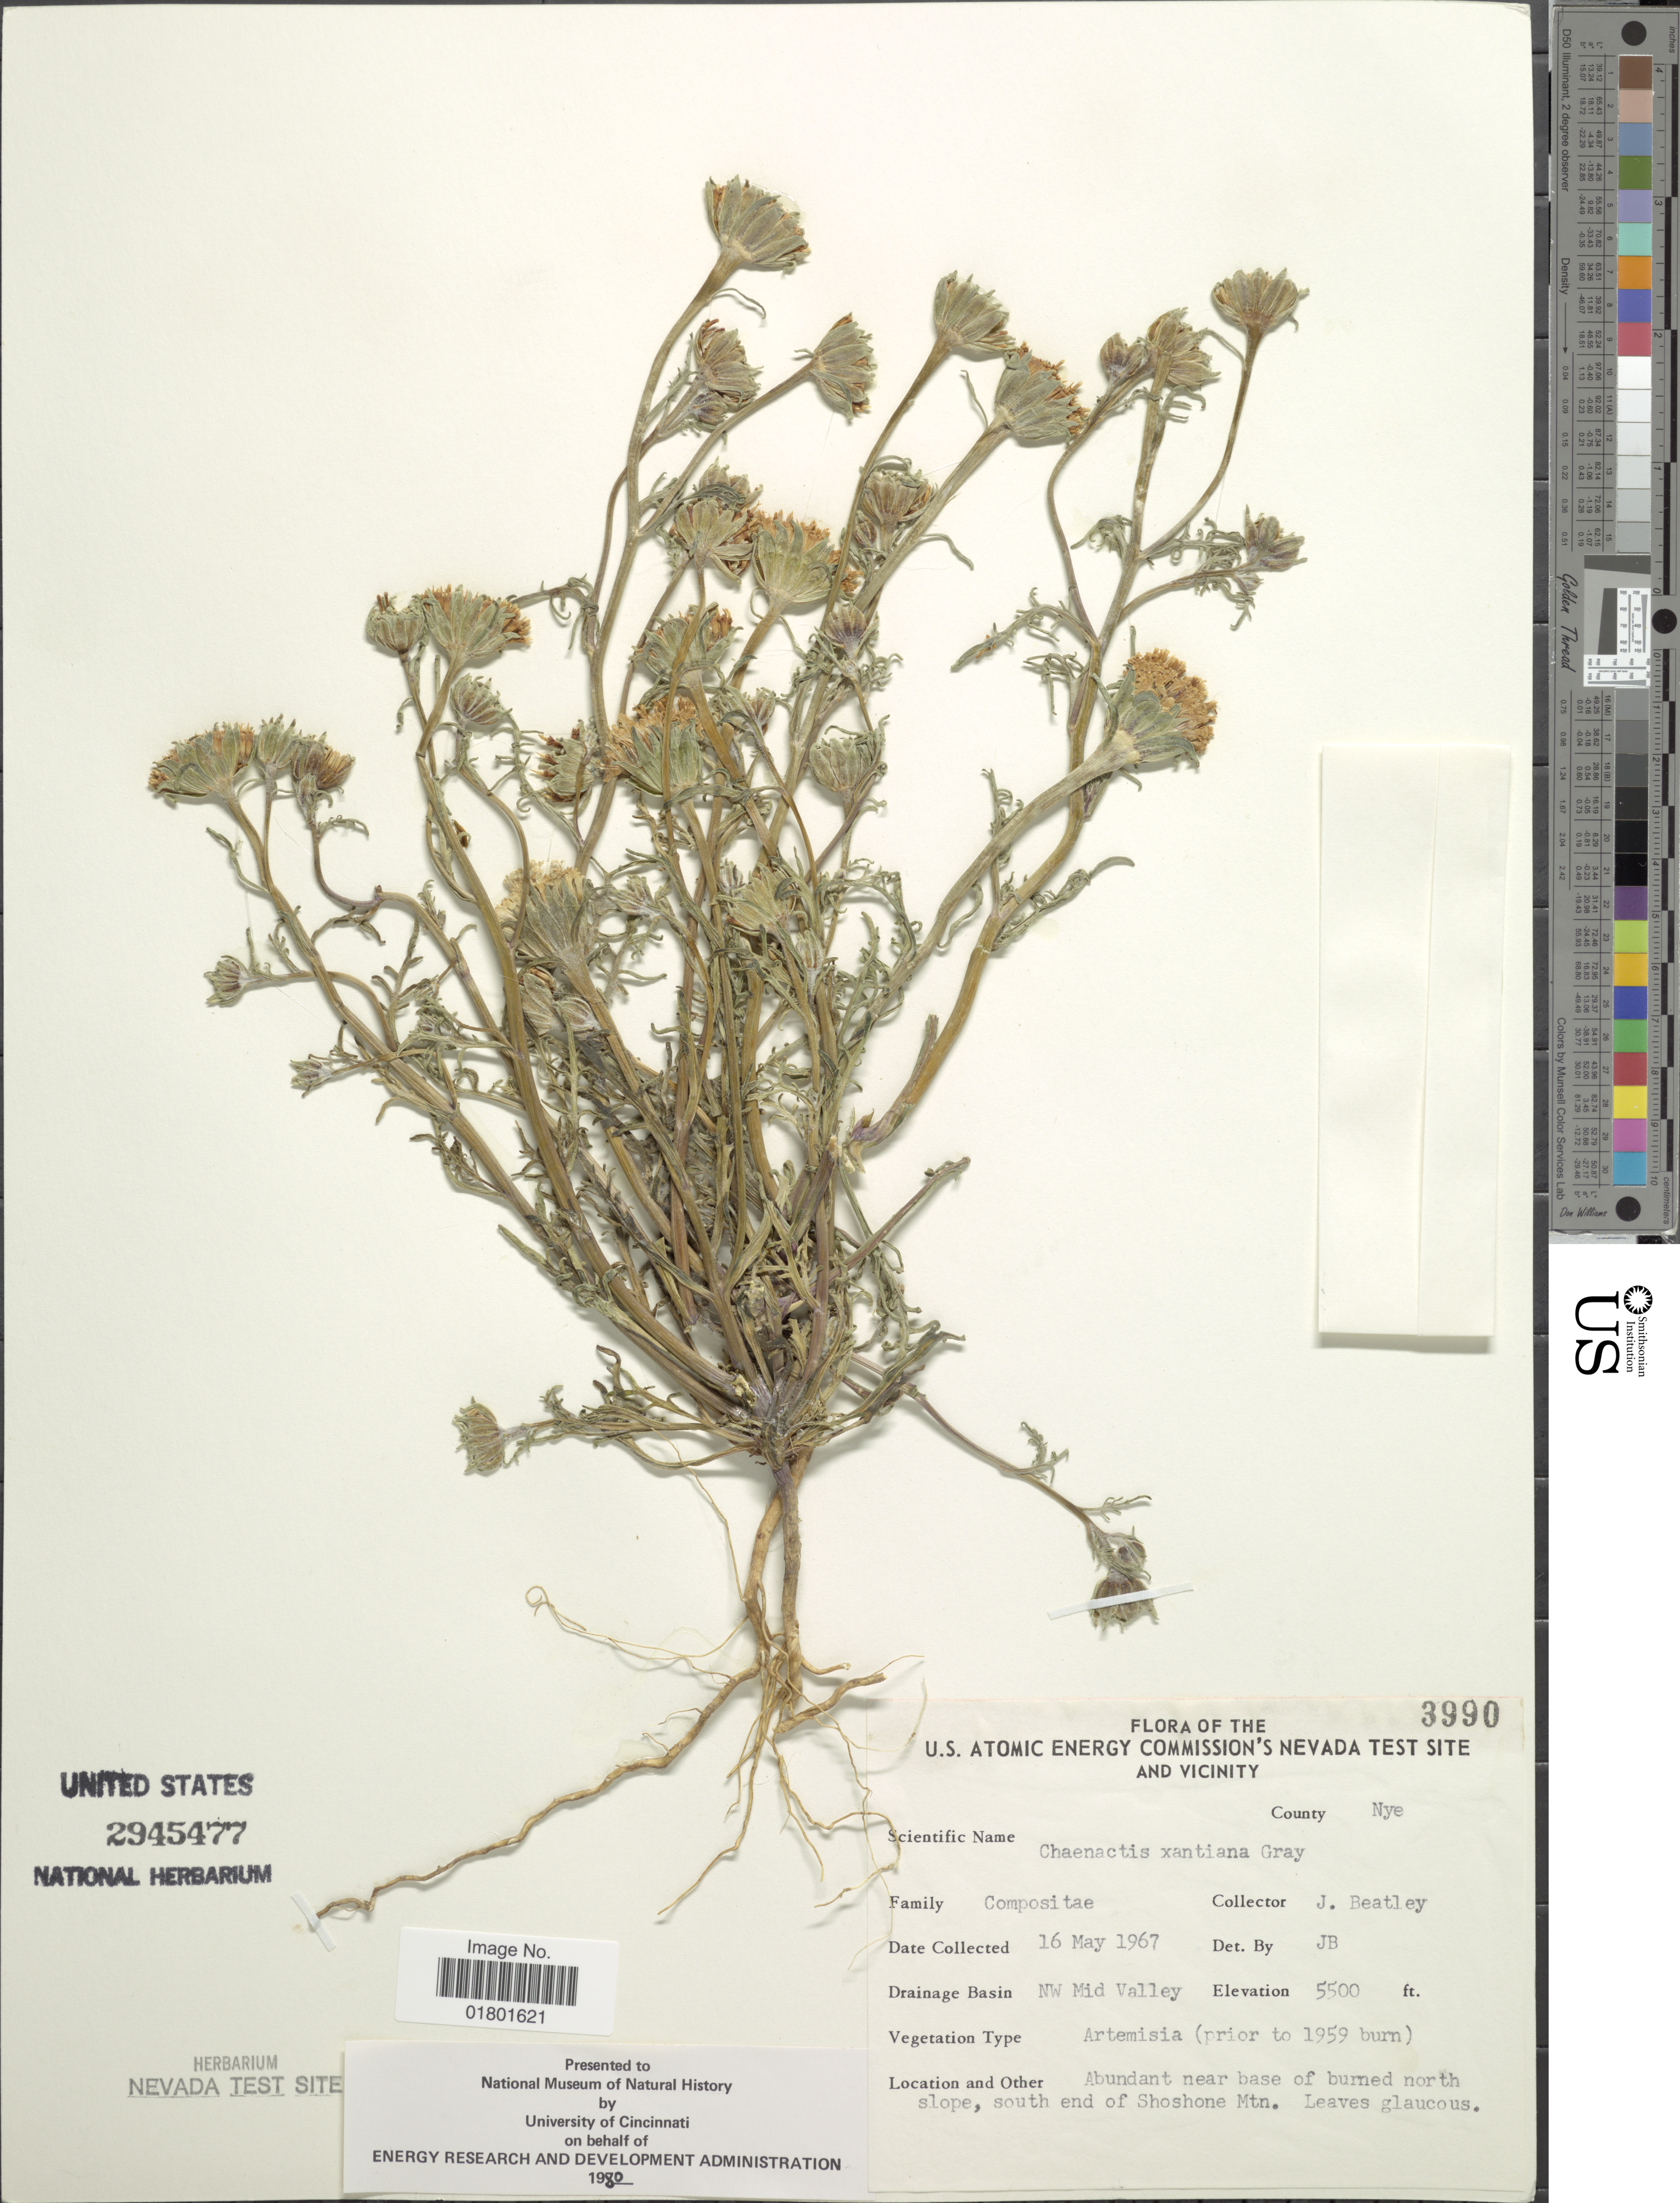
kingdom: Plantae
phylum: Tracheophyta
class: Magnoliopsida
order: Asterales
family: Asteraceae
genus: Chaenactis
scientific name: Chaenactis xantiana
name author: A. Gray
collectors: J. C. Beatley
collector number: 3990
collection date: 1967-05-16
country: United States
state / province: Nevada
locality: U. S. Atomic Energy Commission's Nevada Test Site and vicinity, County Nye, NW Mid Valley, near base of burned north slope, south end of Shoshone Mtn.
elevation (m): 1676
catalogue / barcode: US 2945477